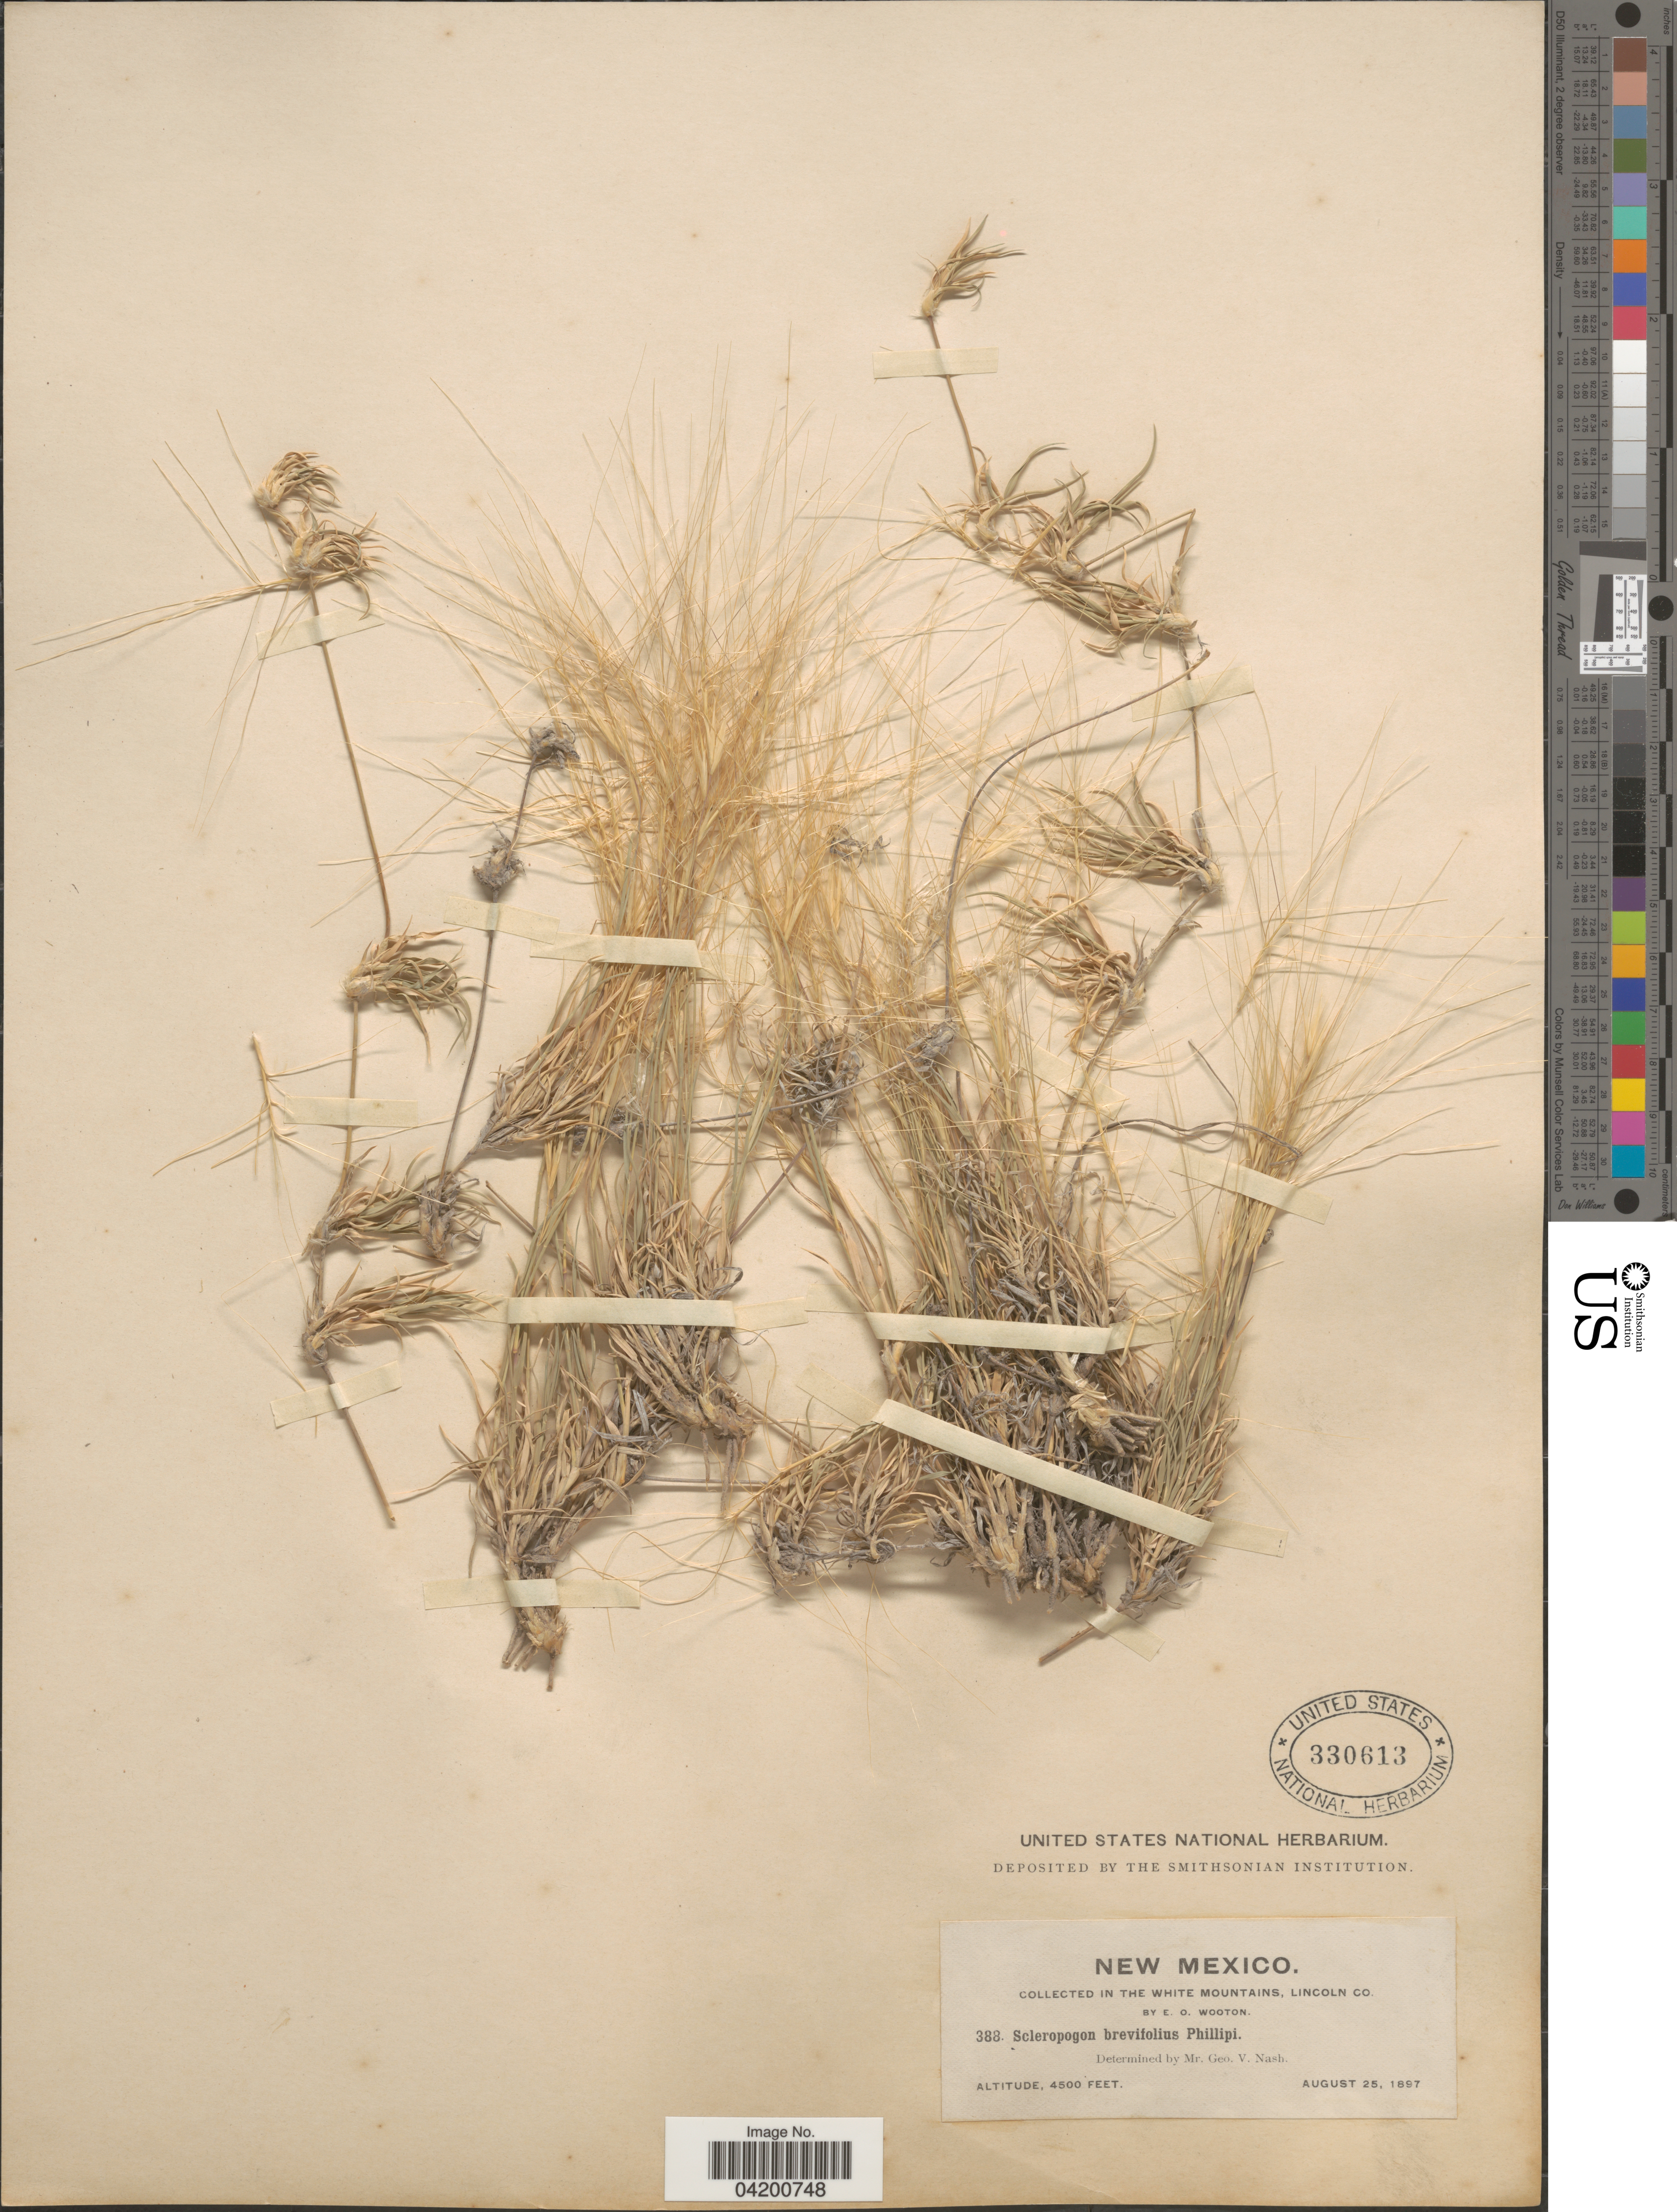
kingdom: Plantae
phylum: Tracheophyta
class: Liliopsida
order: Poales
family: Poaceae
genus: Scleropogon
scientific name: Scleropogon brevifolius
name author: Phil.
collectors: E. O. Wooton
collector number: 388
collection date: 1897-08-25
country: United States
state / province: New Mexico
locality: The White Mountains, Lincoln Co.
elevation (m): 1372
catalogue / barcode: US 330613